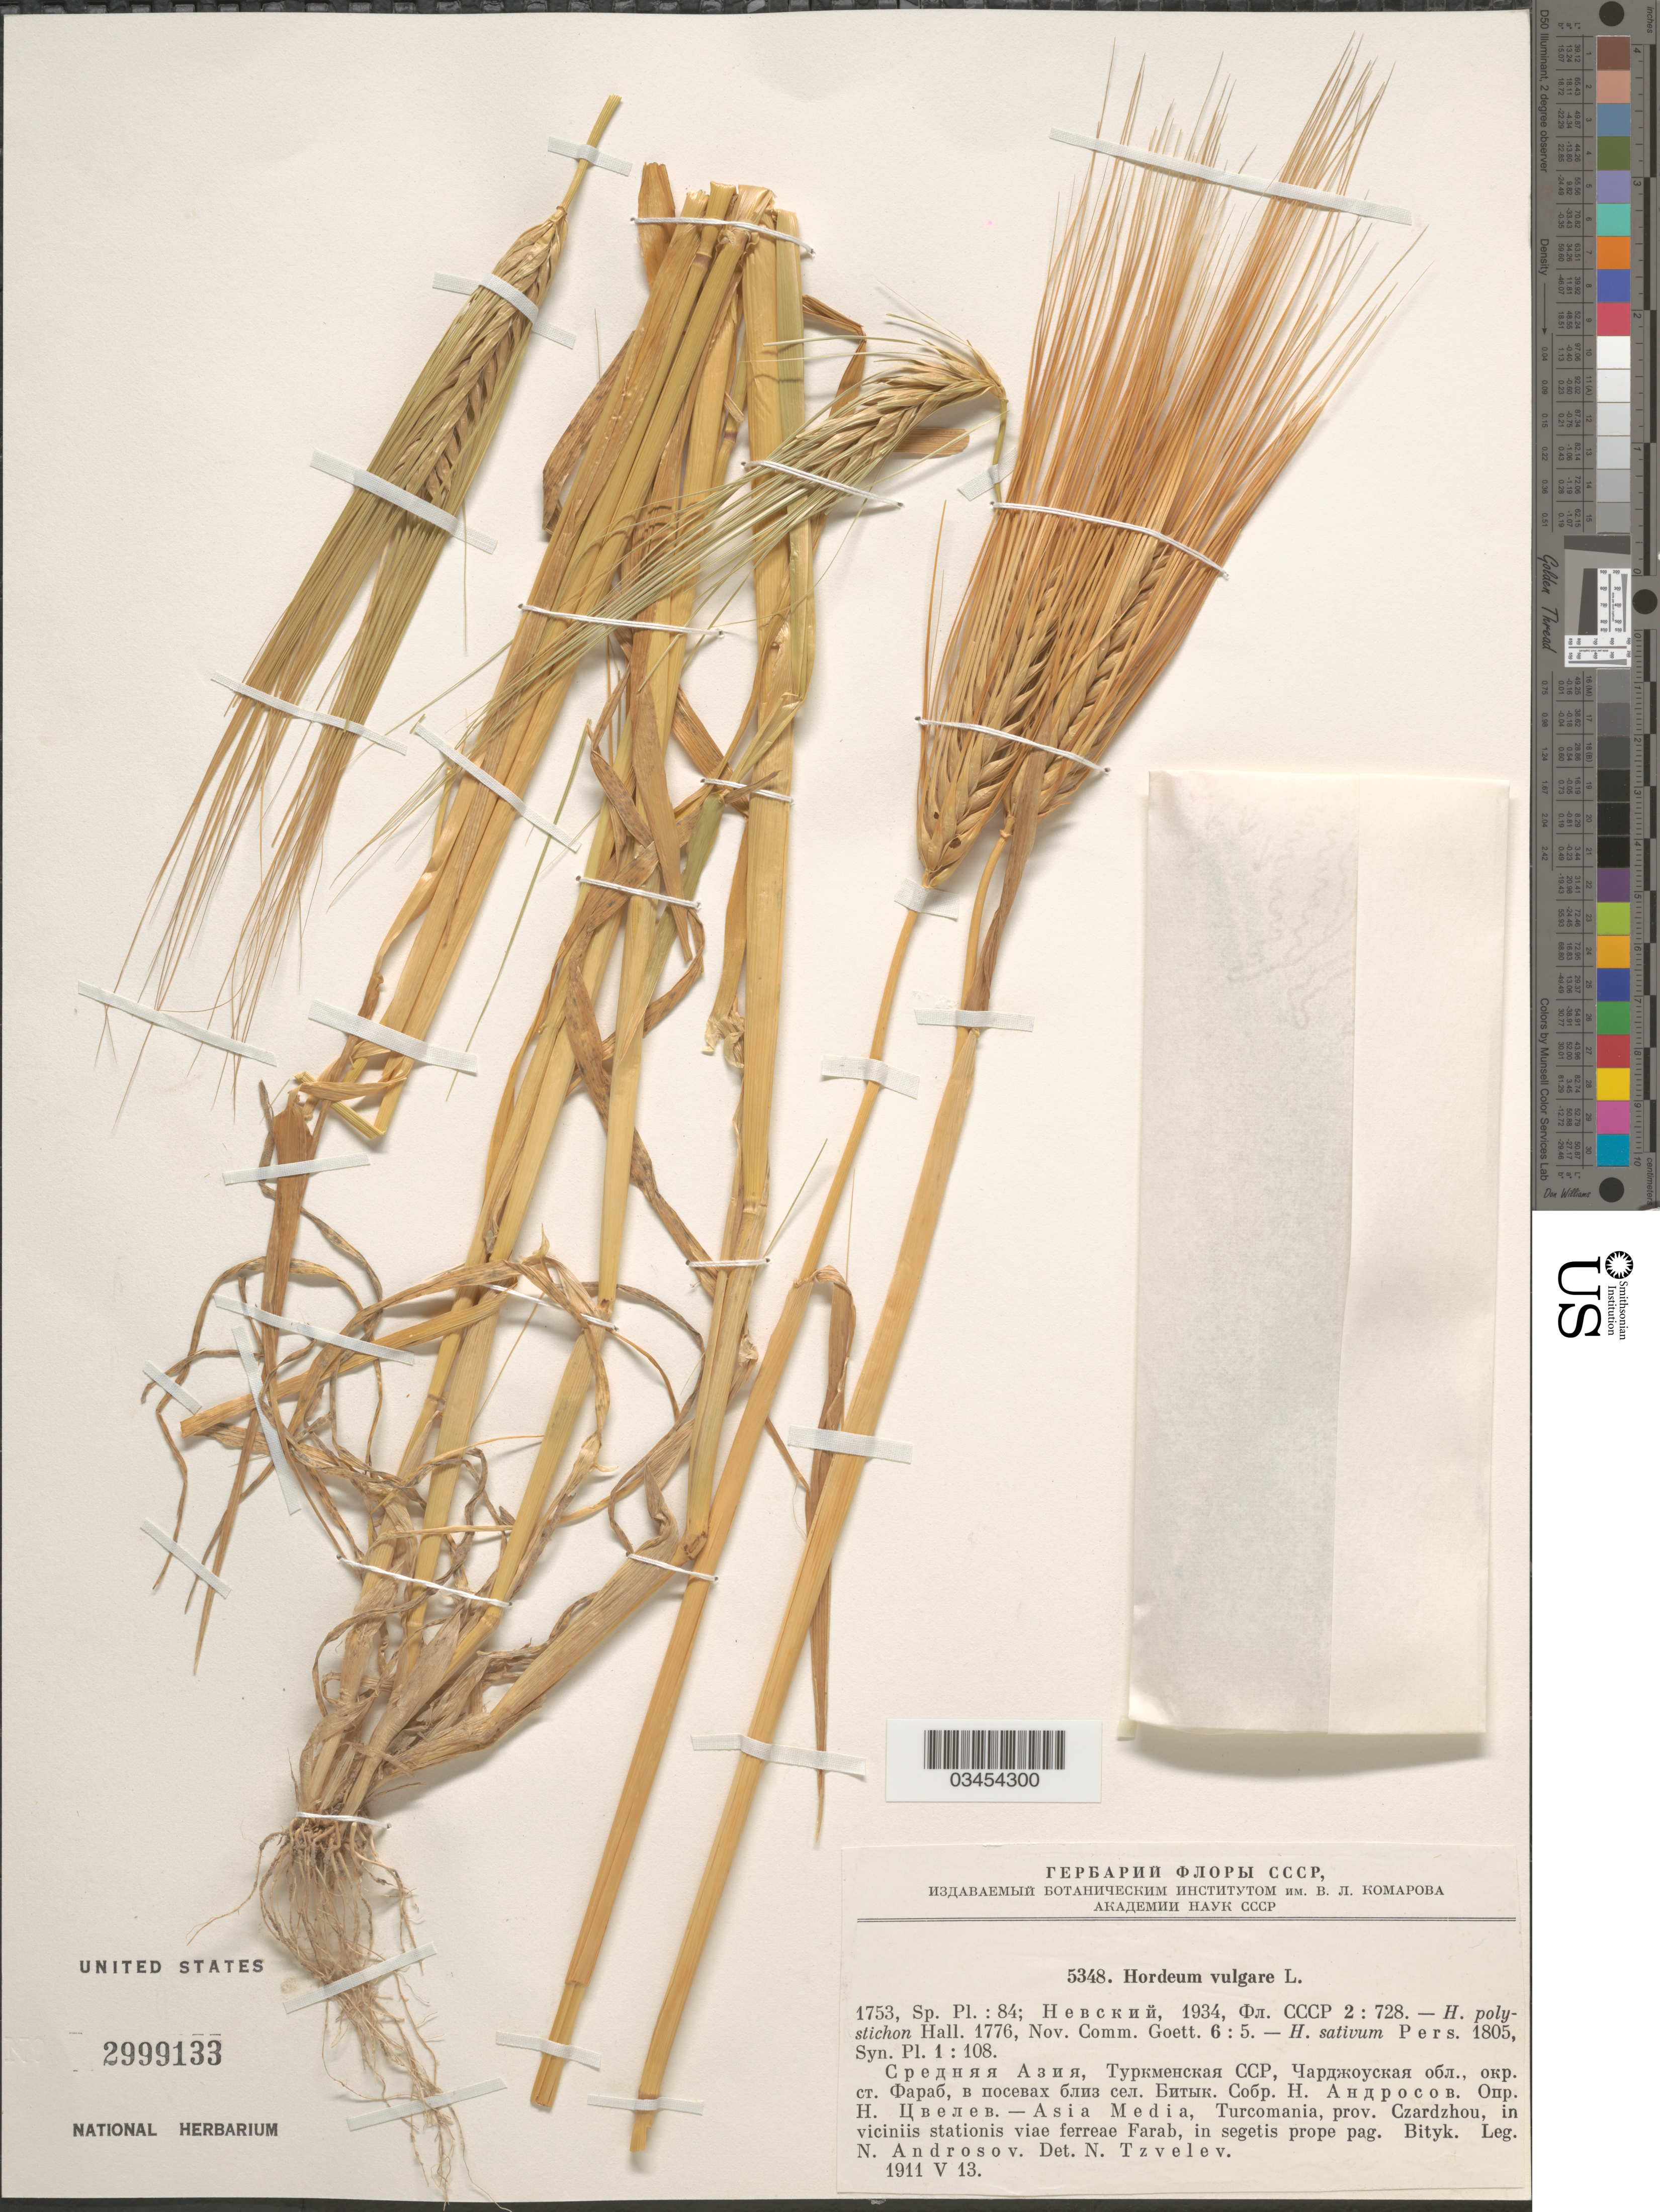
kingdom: Plantae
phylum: Tracheophyta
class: Liliopsida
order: Poales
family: Poaceae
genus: Hordeum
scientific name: Hordeum vulgare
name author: L.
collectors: N. Androsov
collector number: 5348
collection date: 1911-05-13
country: Turkmenistan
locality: Asia Media, Turcomania, prov. Czardzhou, in viciniis stationis viae ferreae Farab, in segetis prope pag. Bityk.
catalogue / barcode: US 2999133